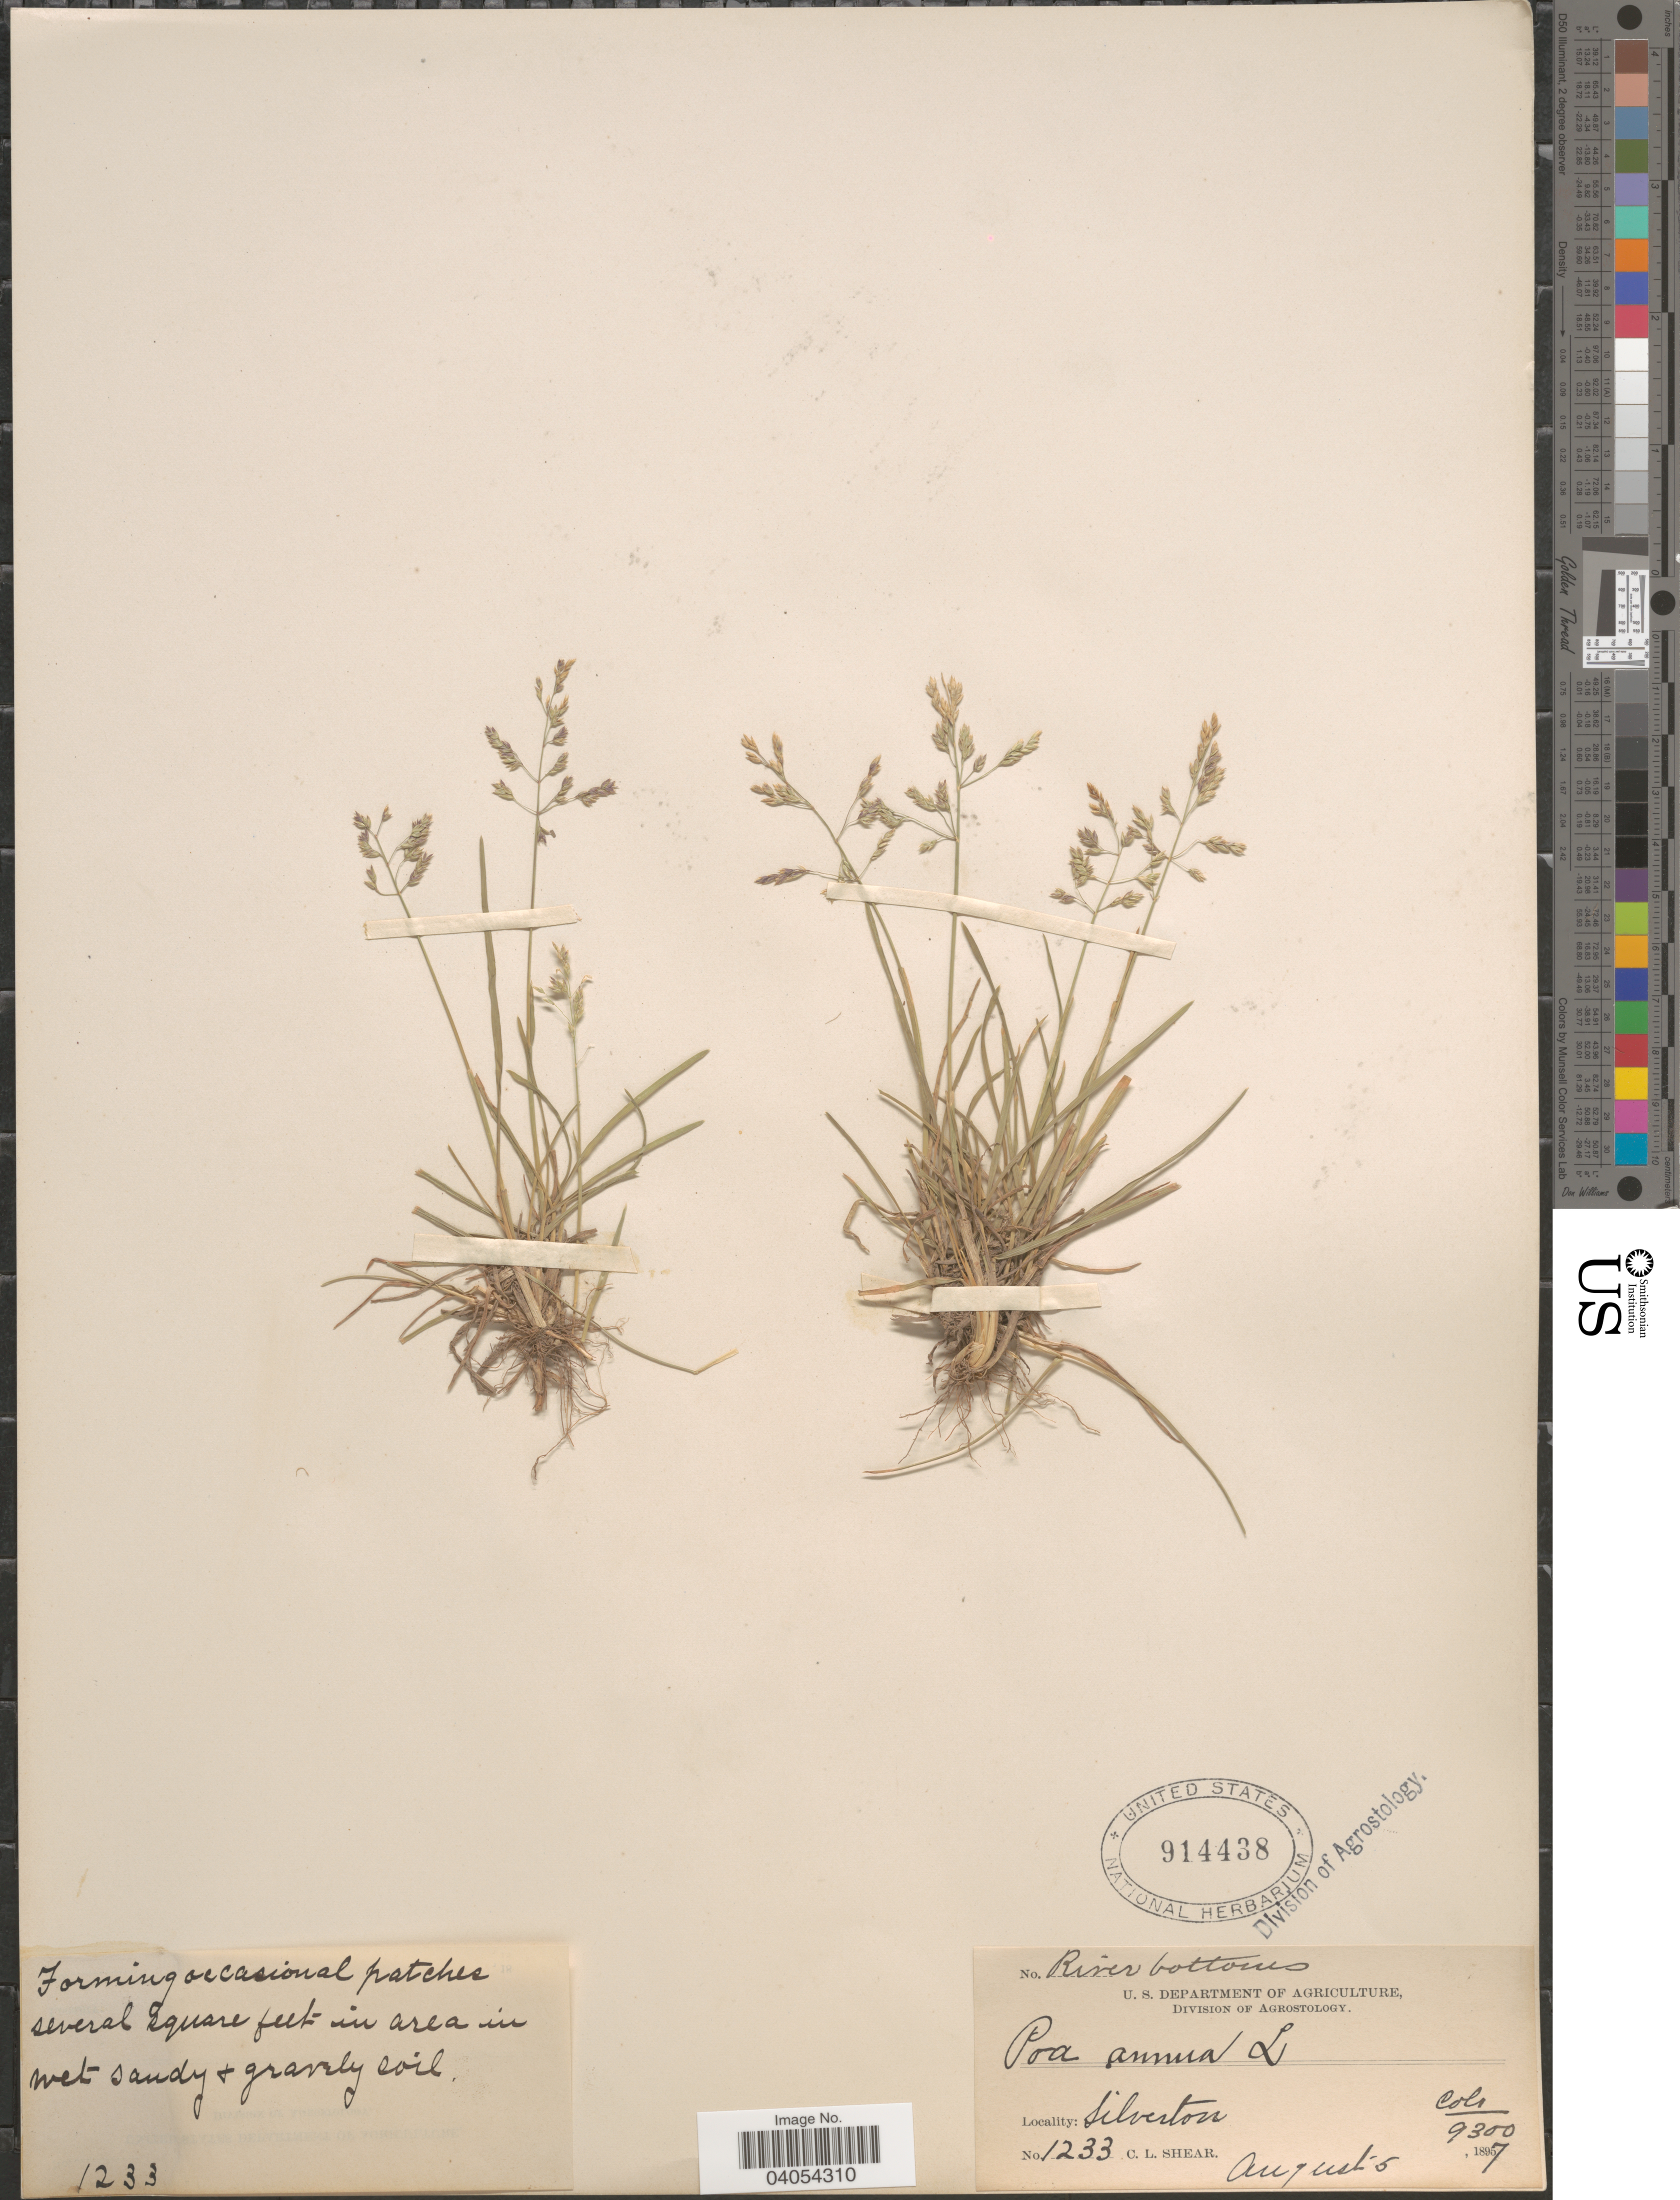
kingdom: Plantae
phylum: Tracheophyta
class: Liliopsida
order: Poales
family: Poaceae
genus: Poa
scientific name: Poa annua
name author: L.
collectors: C. L. Shear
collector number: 1233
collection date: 1897-08-05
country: United States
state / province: Colorado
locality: Silverton.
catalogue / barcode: US 914438